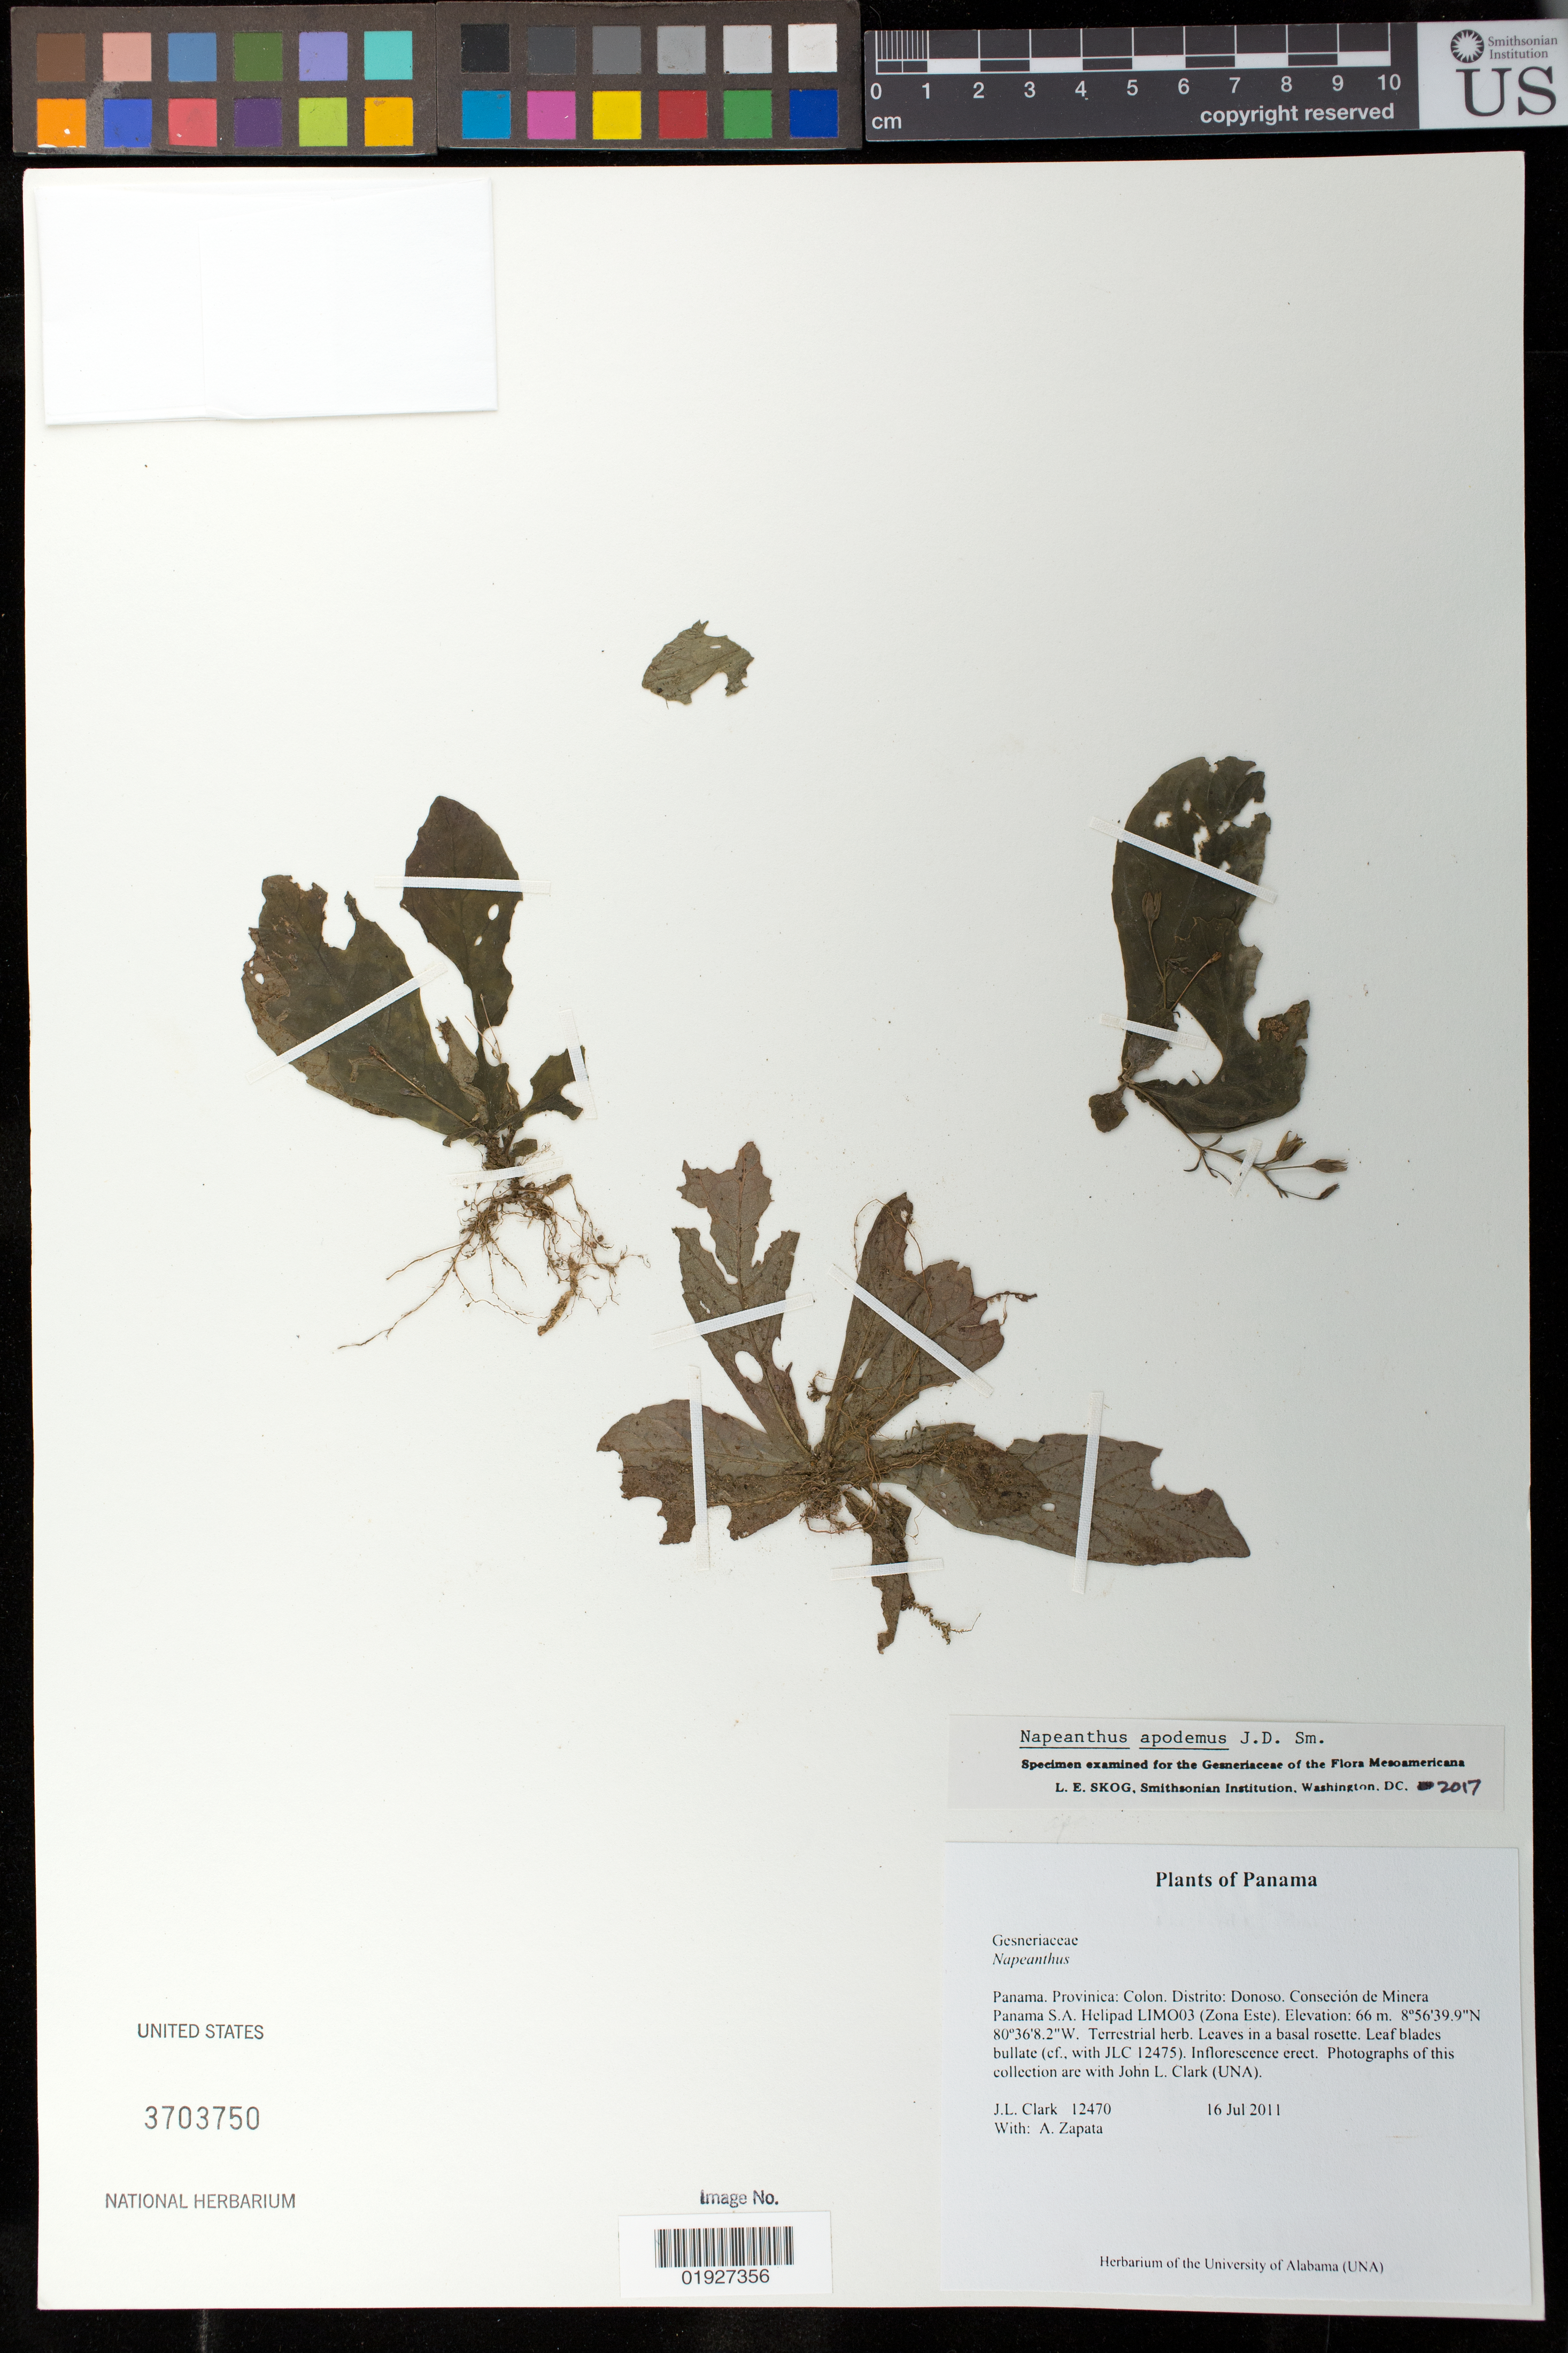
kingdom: Plantae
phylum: Tracheophyta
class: Magnoliopsida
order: Lamiales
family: Gesneriaceae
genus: Napeanthus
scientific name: Napeanthus apodemus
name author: Donn. Sm.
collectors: J. L. Clark & A. Zapata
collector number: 12470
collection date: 2011-07-16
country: Panama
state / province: Colón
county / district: Donoso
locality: Conseción de Minera Panama S.A. Helipad LIMO03 (Zona Este).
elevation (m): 66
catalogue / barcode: US 3703750